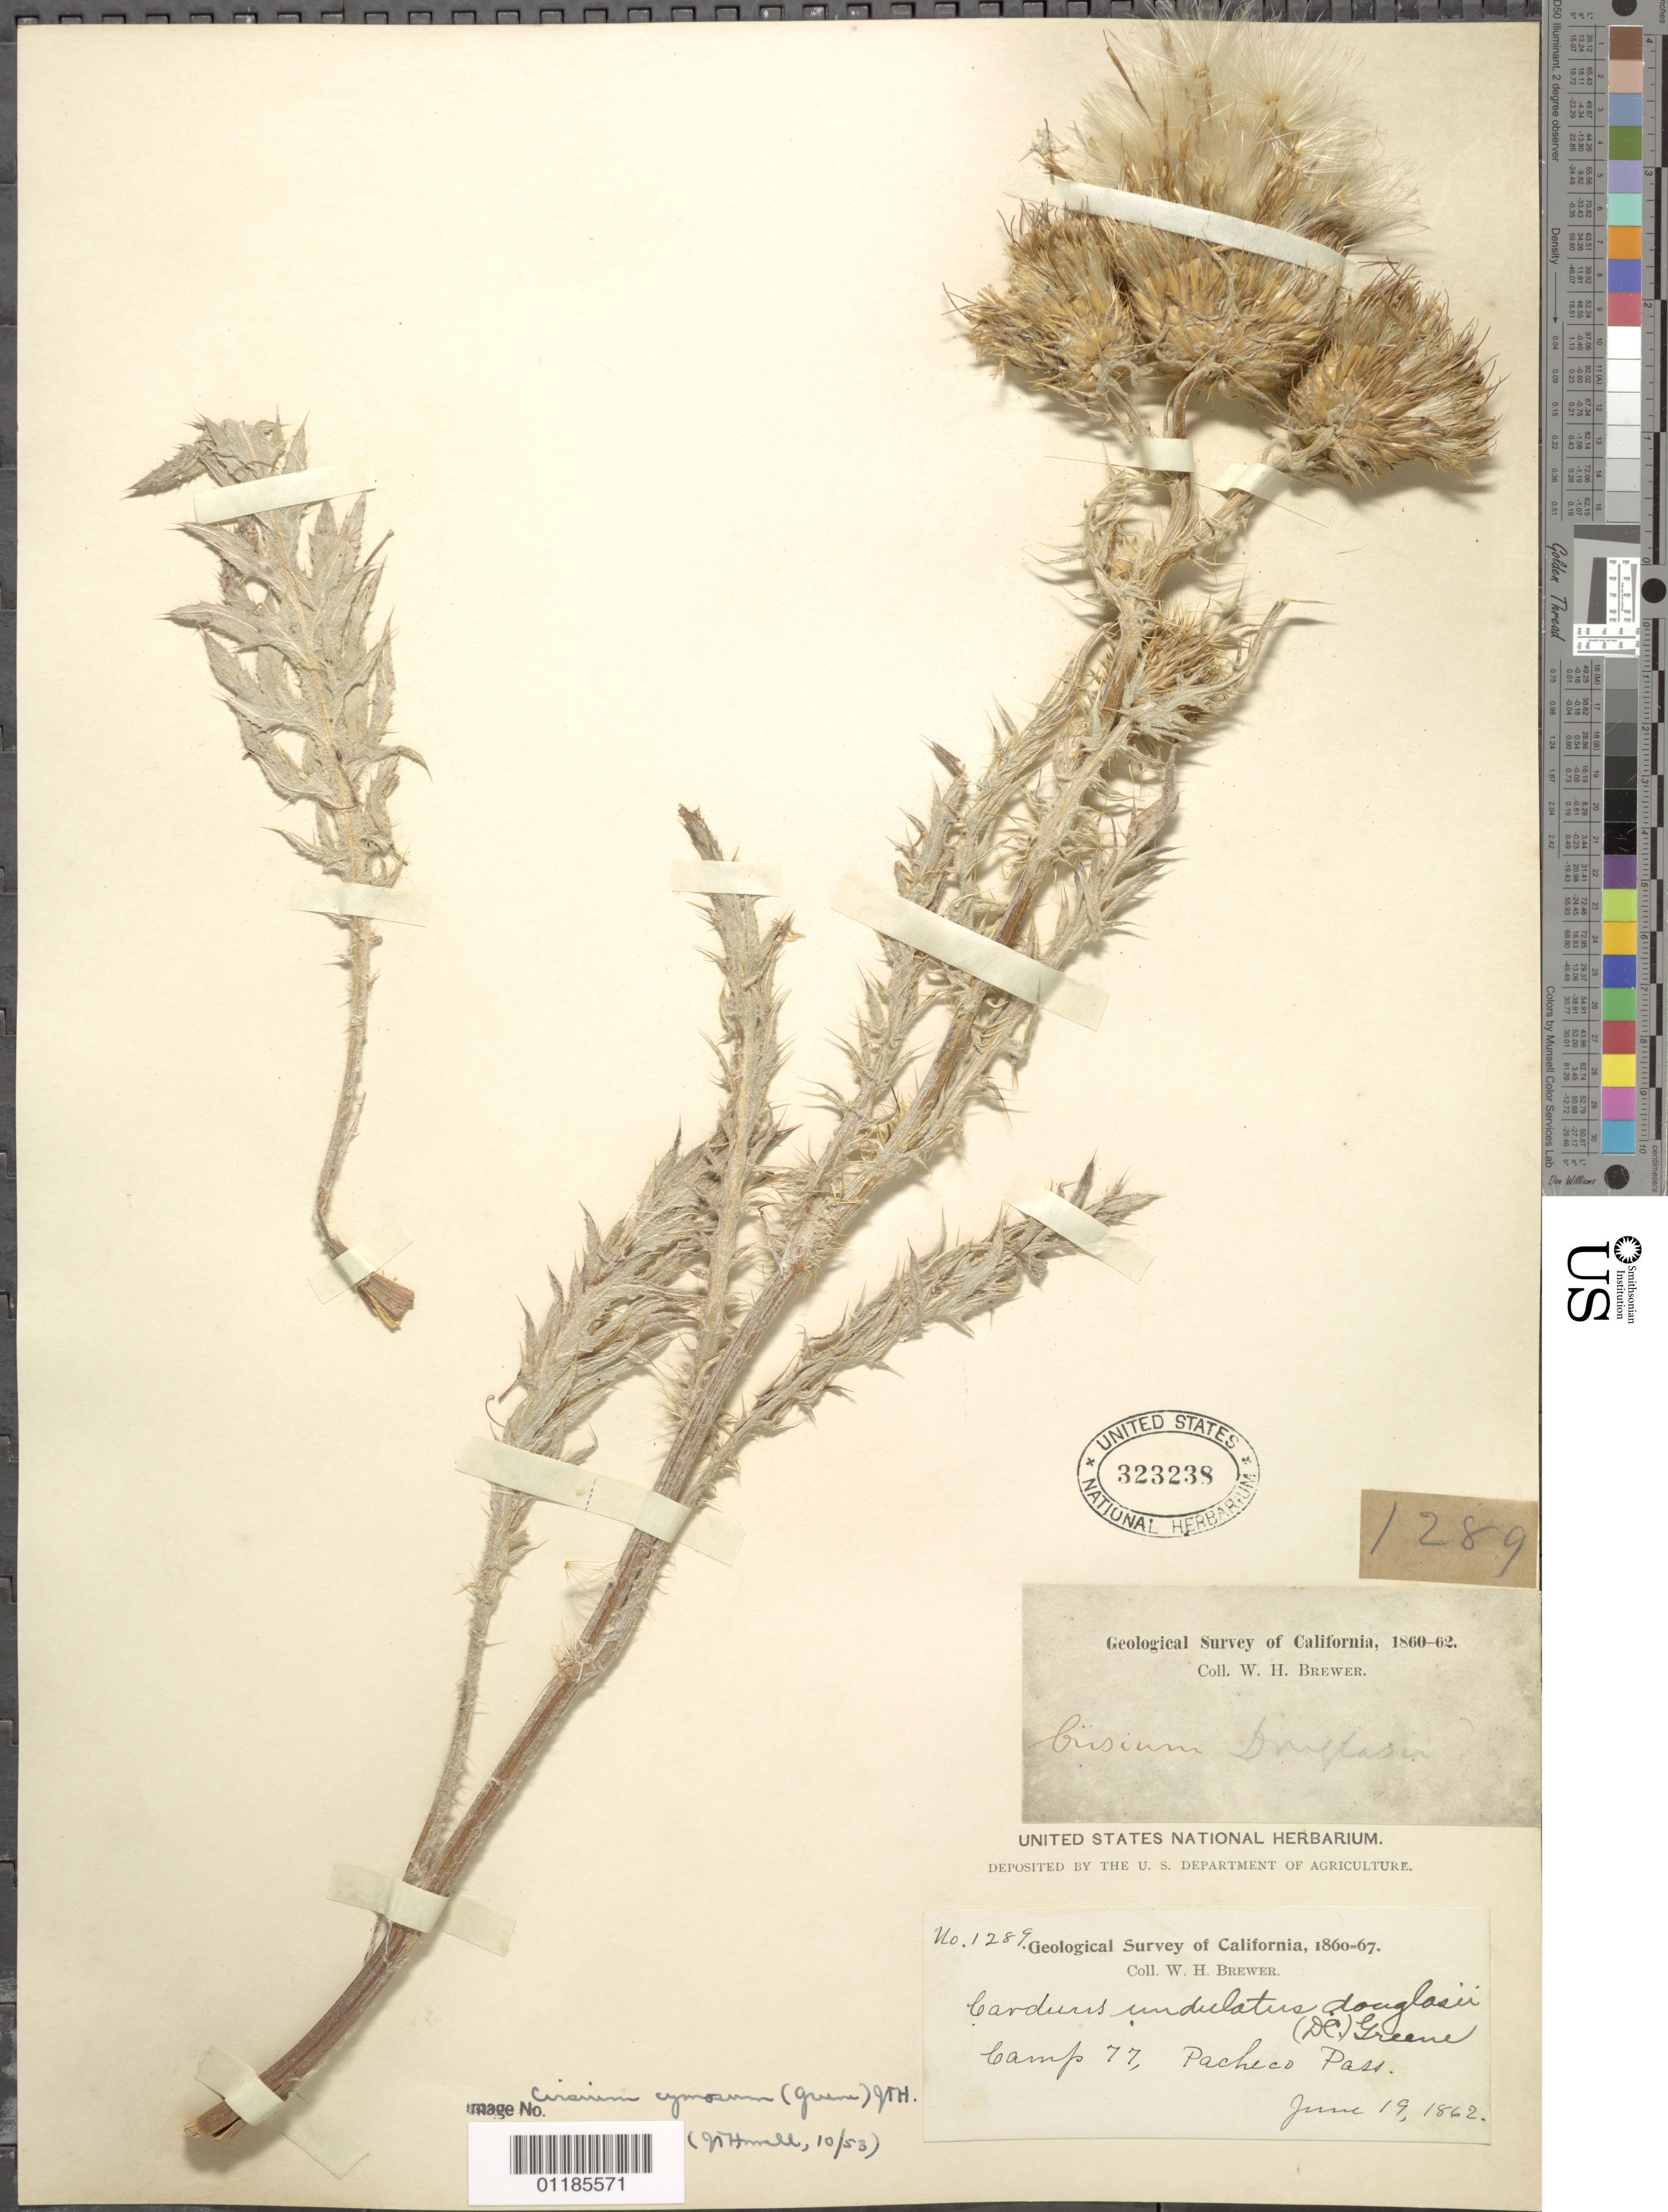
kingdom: Plantae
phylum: Tracheophyta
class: Magnoliopsida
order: Asterales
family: Asteraceae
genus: Cirsium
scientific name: Cirsium cymosum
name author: (Greene) J.T. Howell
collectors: W. H. Brewer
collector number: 1289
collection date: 1862-06-19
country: United States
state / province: California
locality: near Camp 77, at Pacheco Pass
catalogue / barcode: US 323238